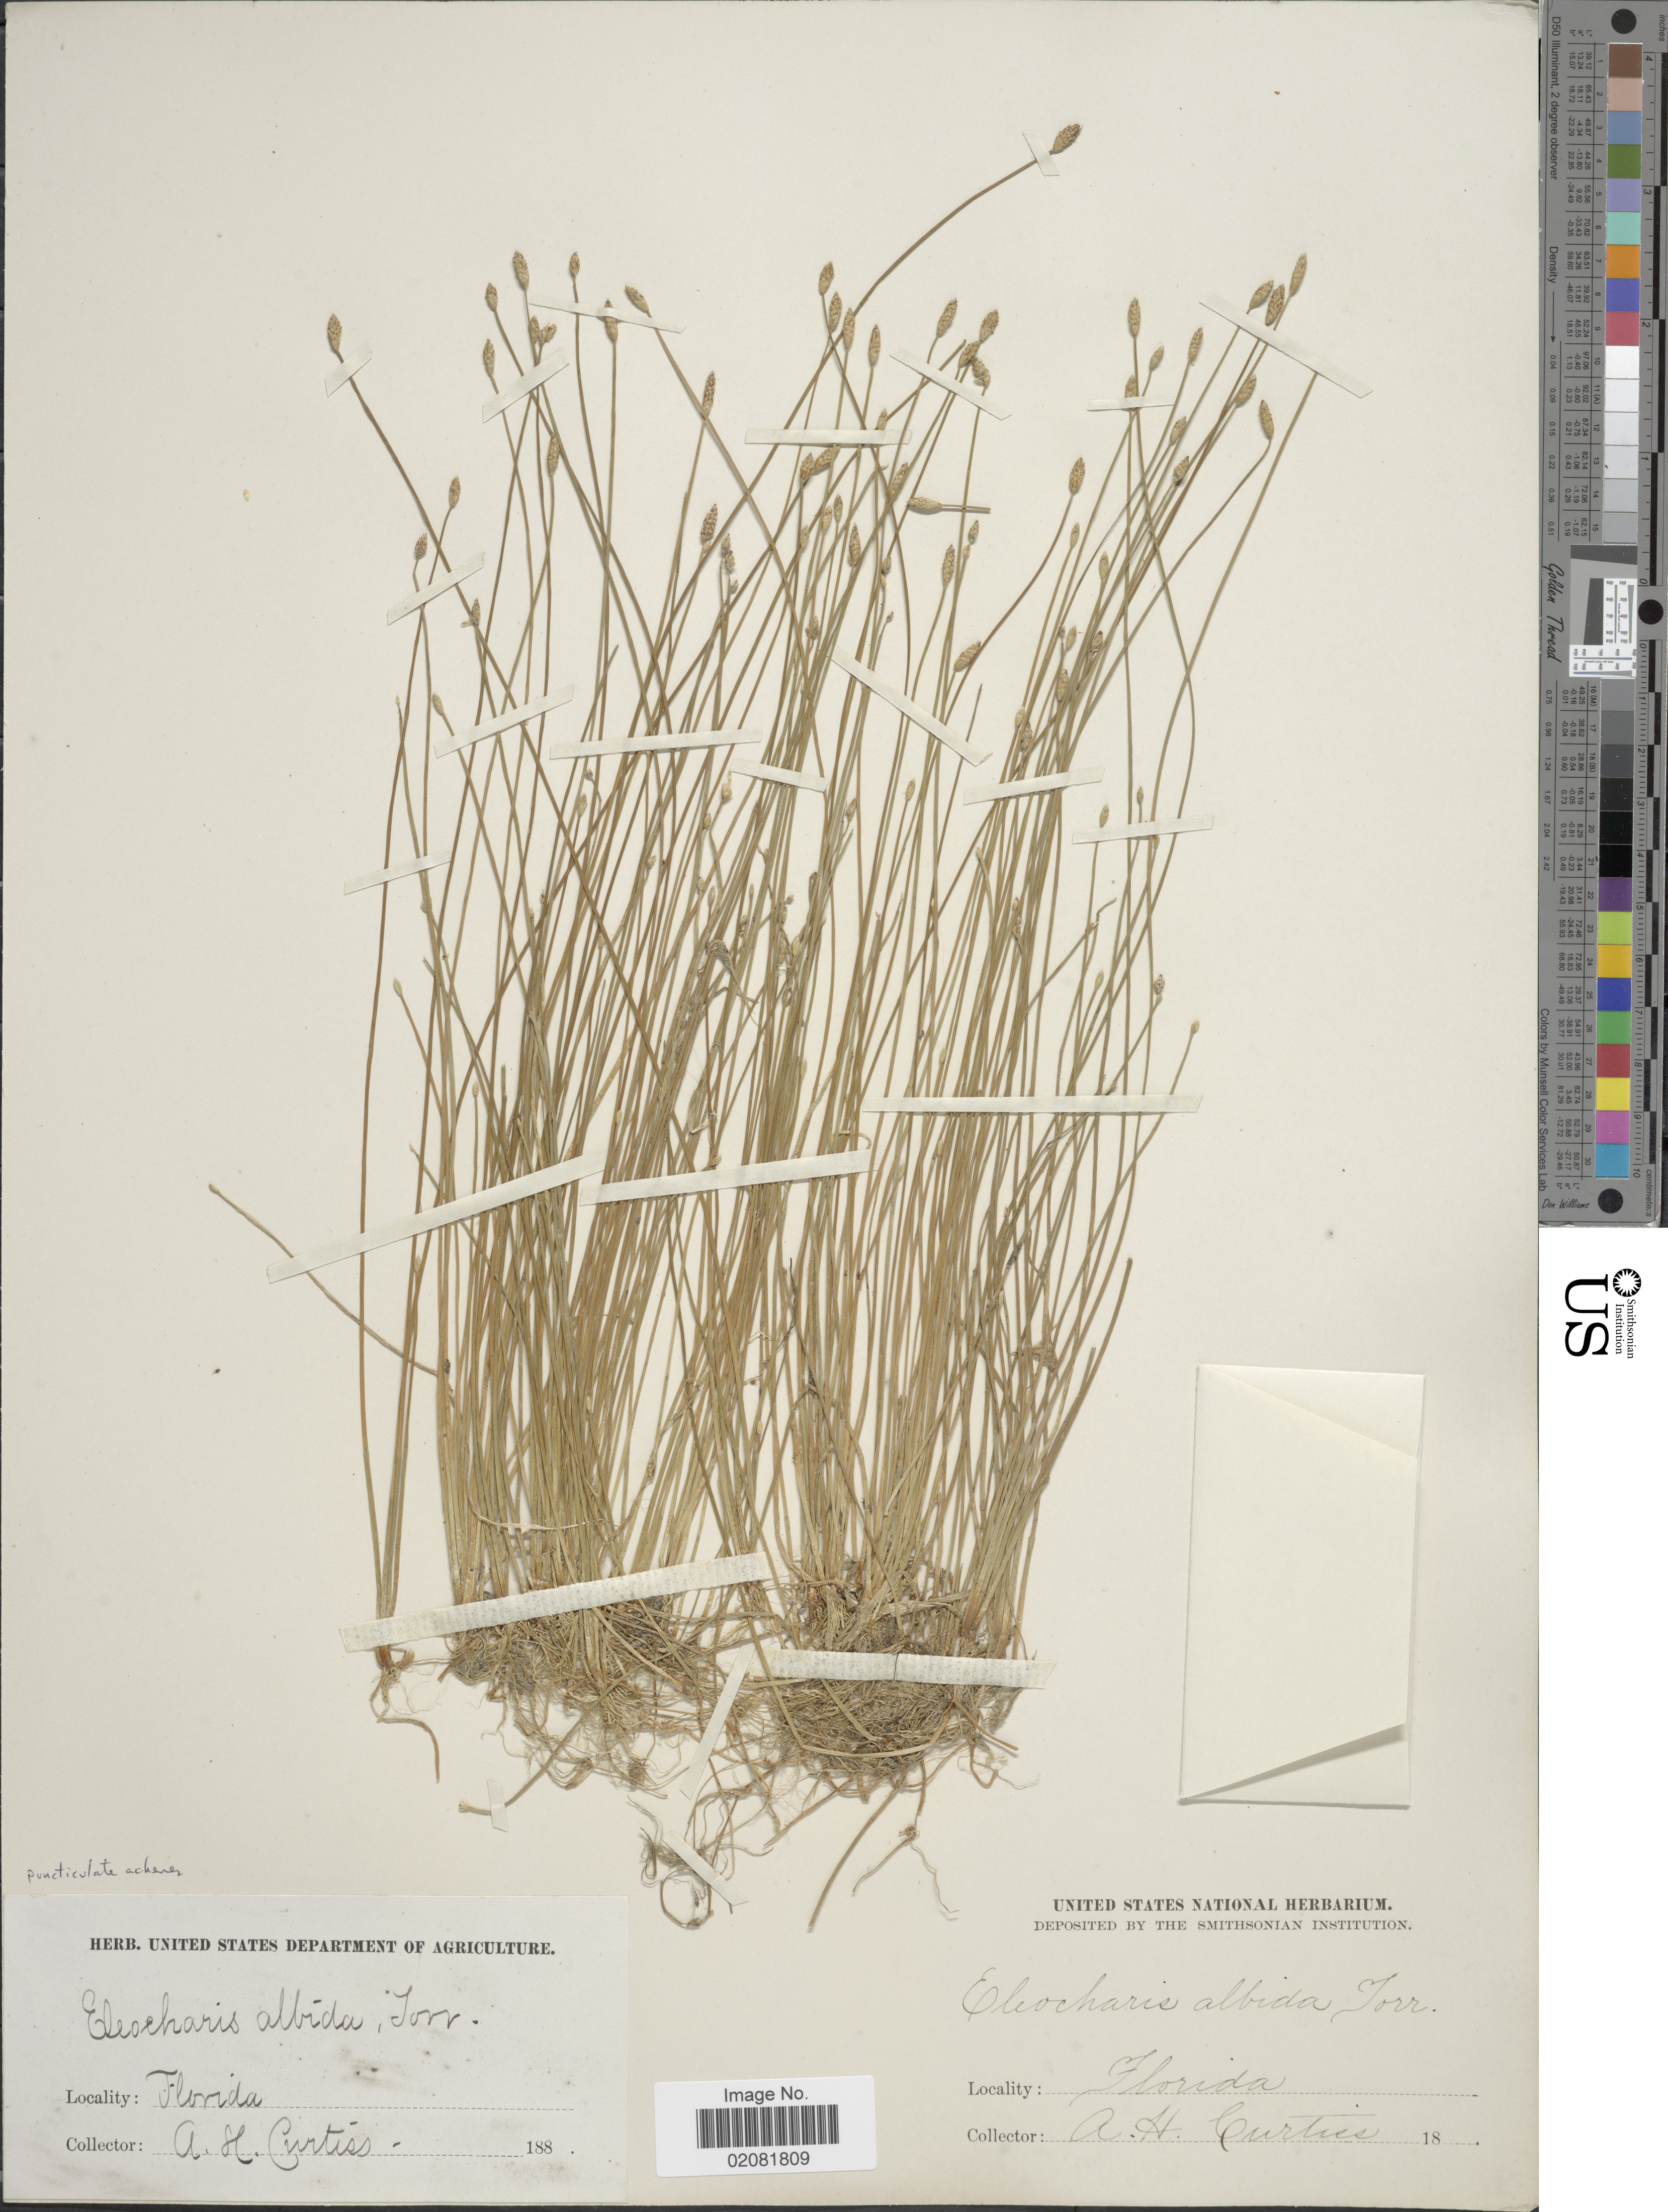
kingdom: Plantae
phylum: Tracheophyta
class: Liliopsida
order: Poales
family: Cyperaceae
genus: Eleocharis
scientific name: Eleocharis albida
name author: Torr.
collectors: A. H. Curtiss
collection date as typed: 188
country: United States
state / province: Florida